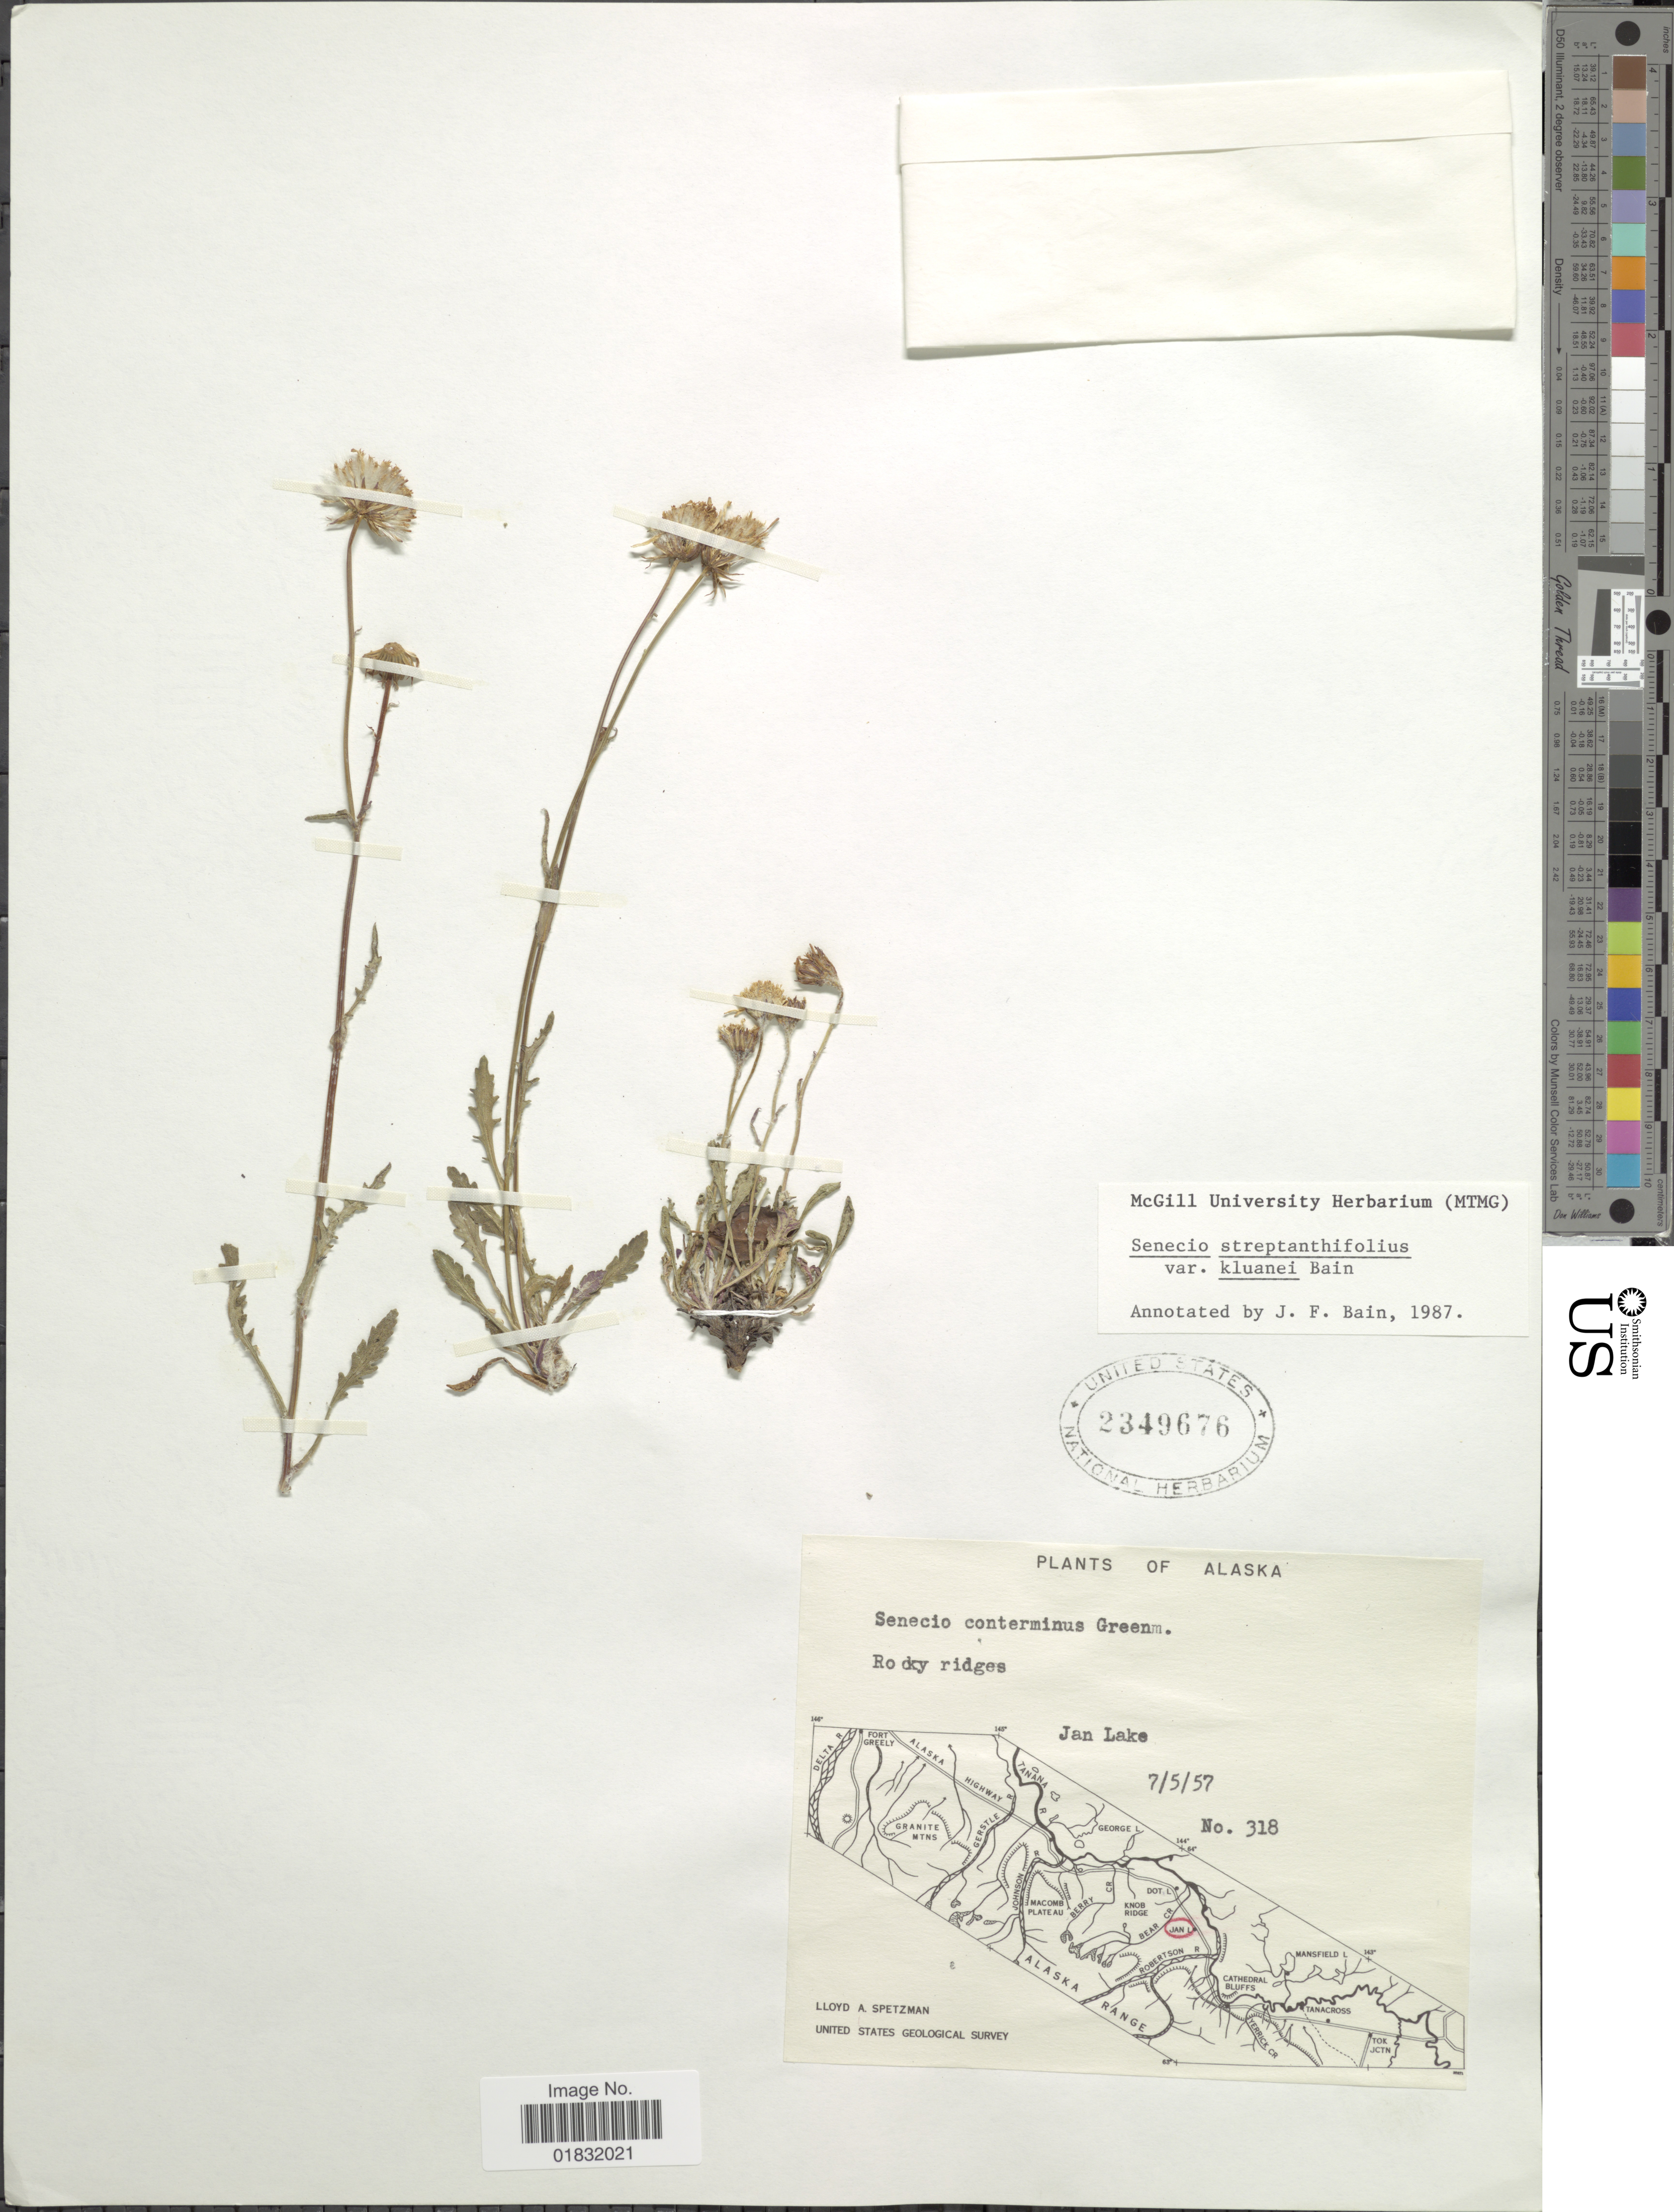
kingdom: Plantae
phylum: Tracheophyta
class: Magnoliopsida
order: Asterales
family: Asteraceae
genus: Packera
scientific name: Packera streptanthifolia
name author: (Greene) W.A. Weber & Á. Löve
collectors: L. Spetzman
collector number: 318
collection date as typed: Transcribed d/m/y: 5/7/57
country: United States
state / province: Alaska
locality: Rocky ridges, Jan Lake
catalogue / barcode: US 2349676